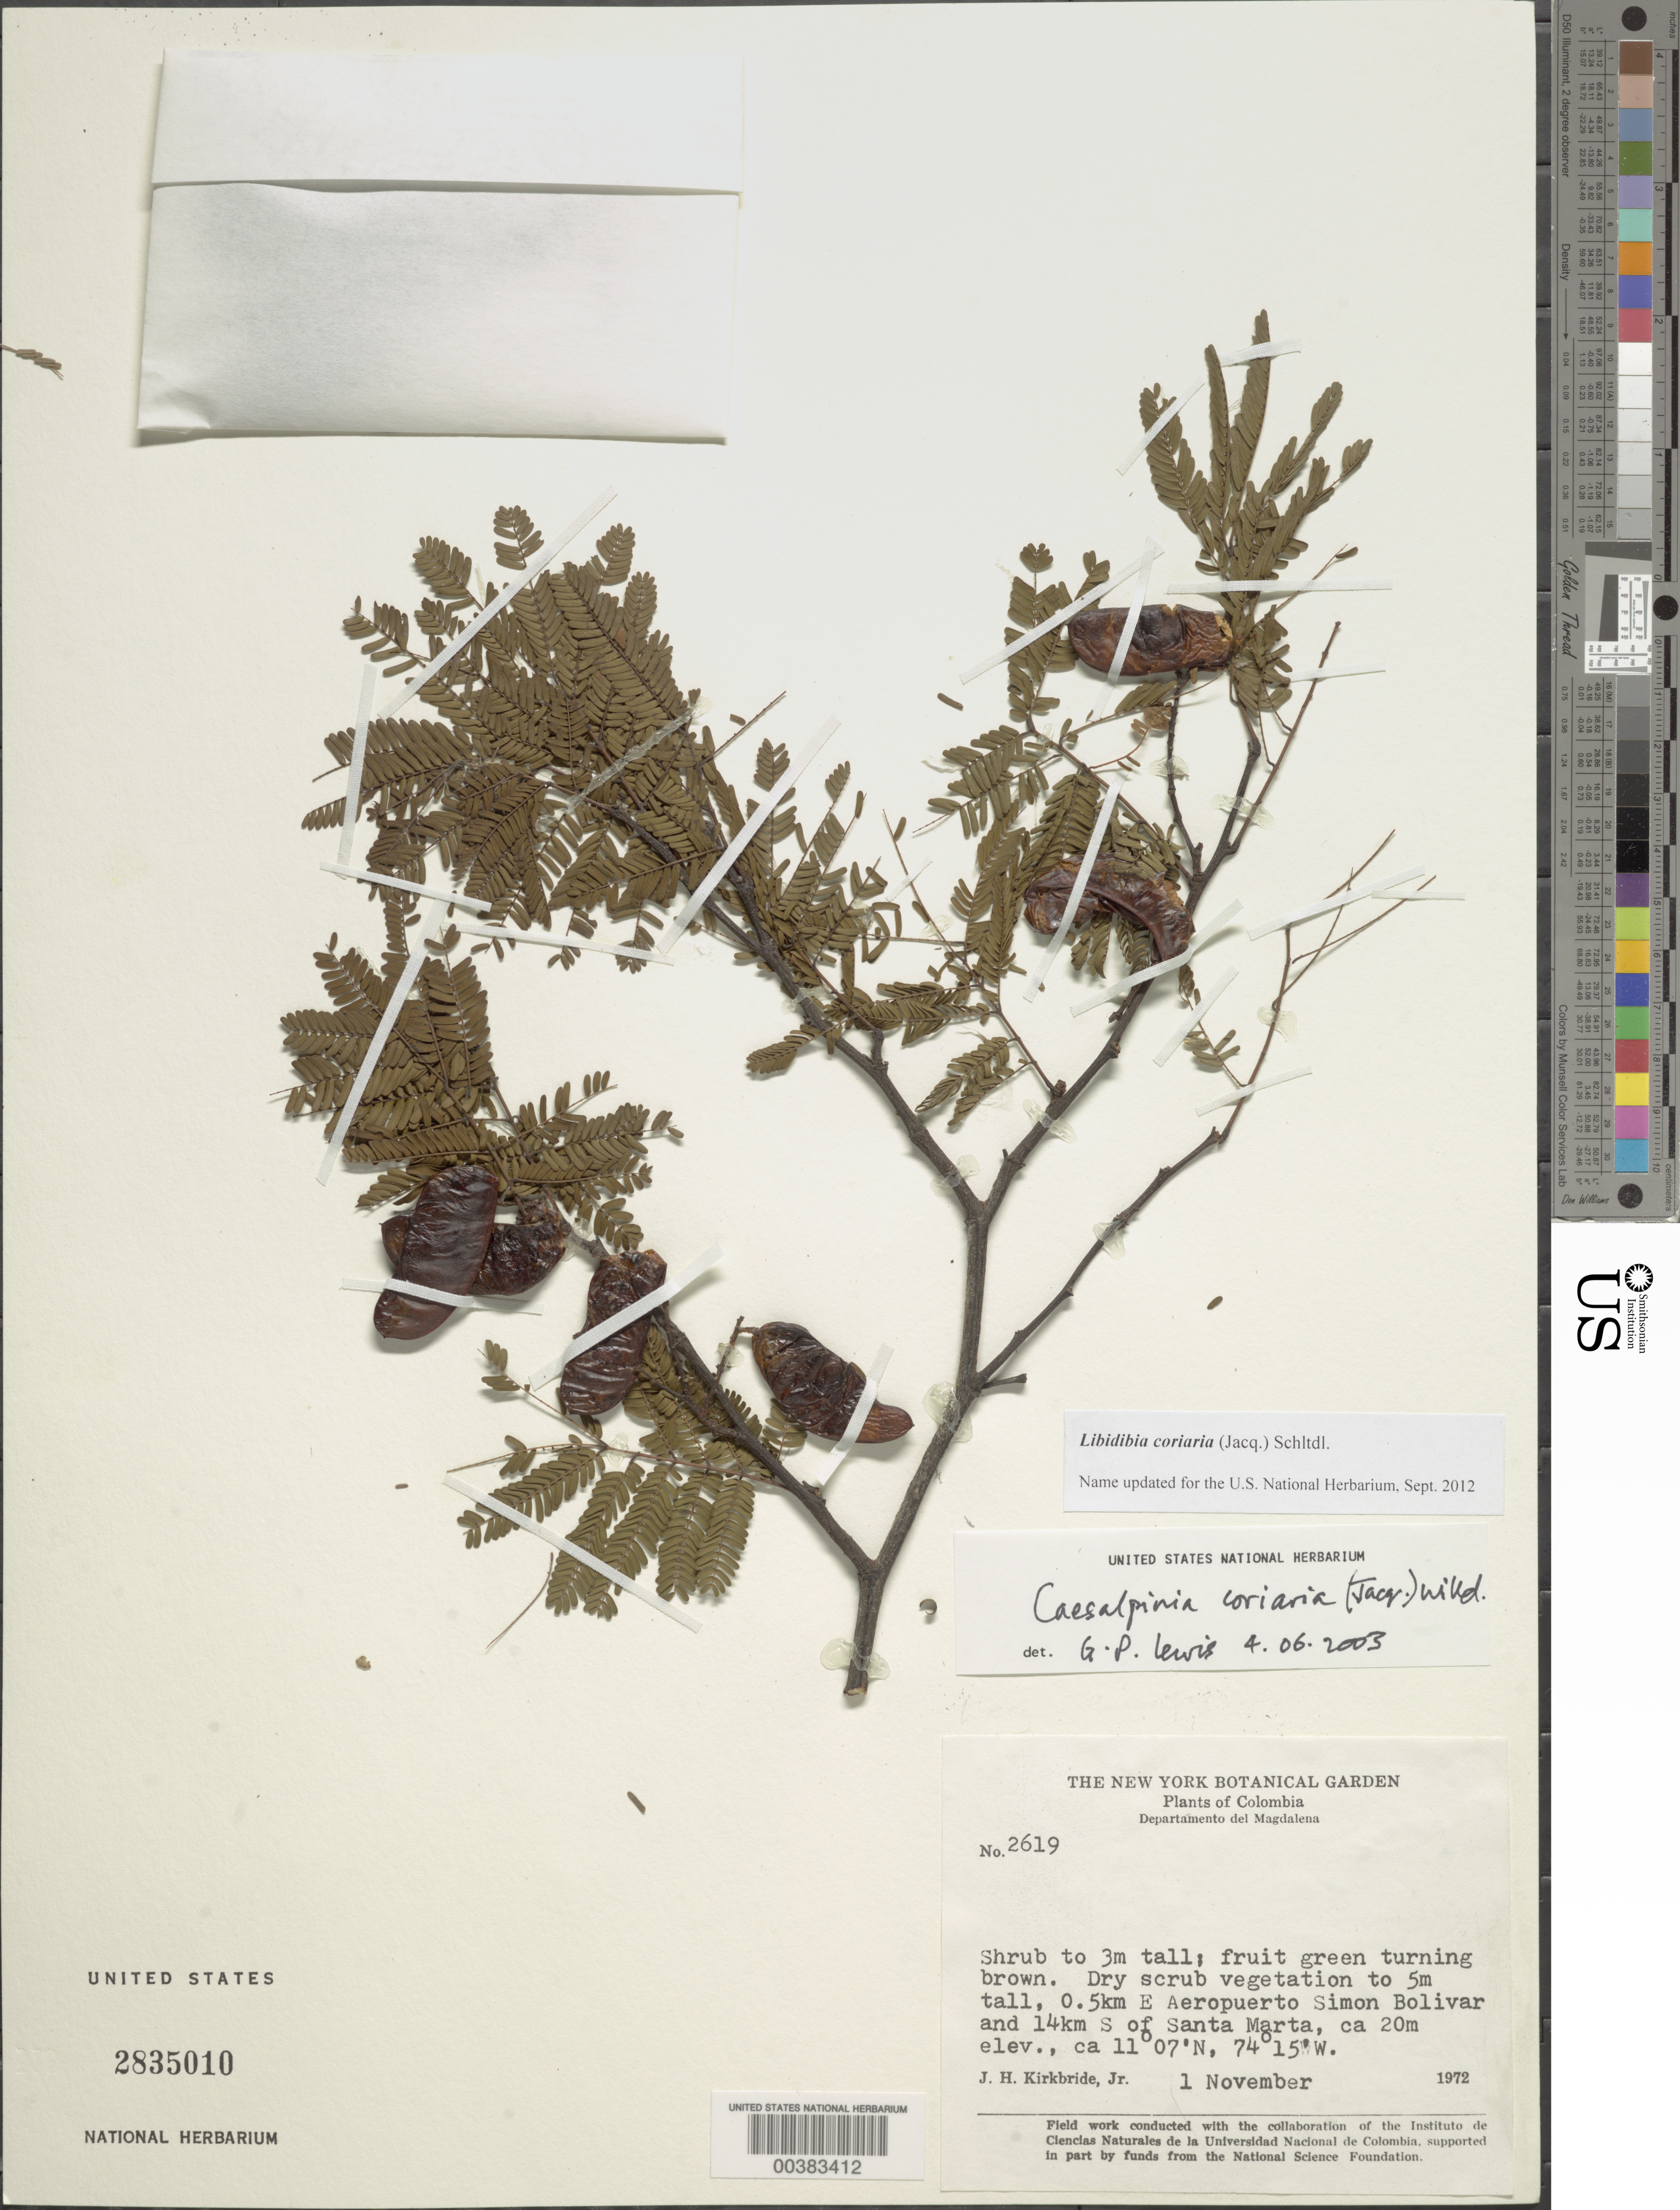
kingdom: Plantae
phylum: Tracheophyta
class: Magnoliopsida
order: Fabales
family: Fabaceae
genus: Libidibia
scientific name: Libidibia coriaria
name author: (Jacq.) Schltdl.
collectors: J. H. Kirkbride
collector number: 2619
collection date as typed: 01 Nov 1972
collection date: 1972-11-01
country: Colombia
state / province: Magdalena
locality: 0.5 km e Aeropuerto simon Bolivar and 14 km S of Santa Marta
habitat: Dry scrub vegetation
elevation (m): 20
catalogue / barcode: US 2835010